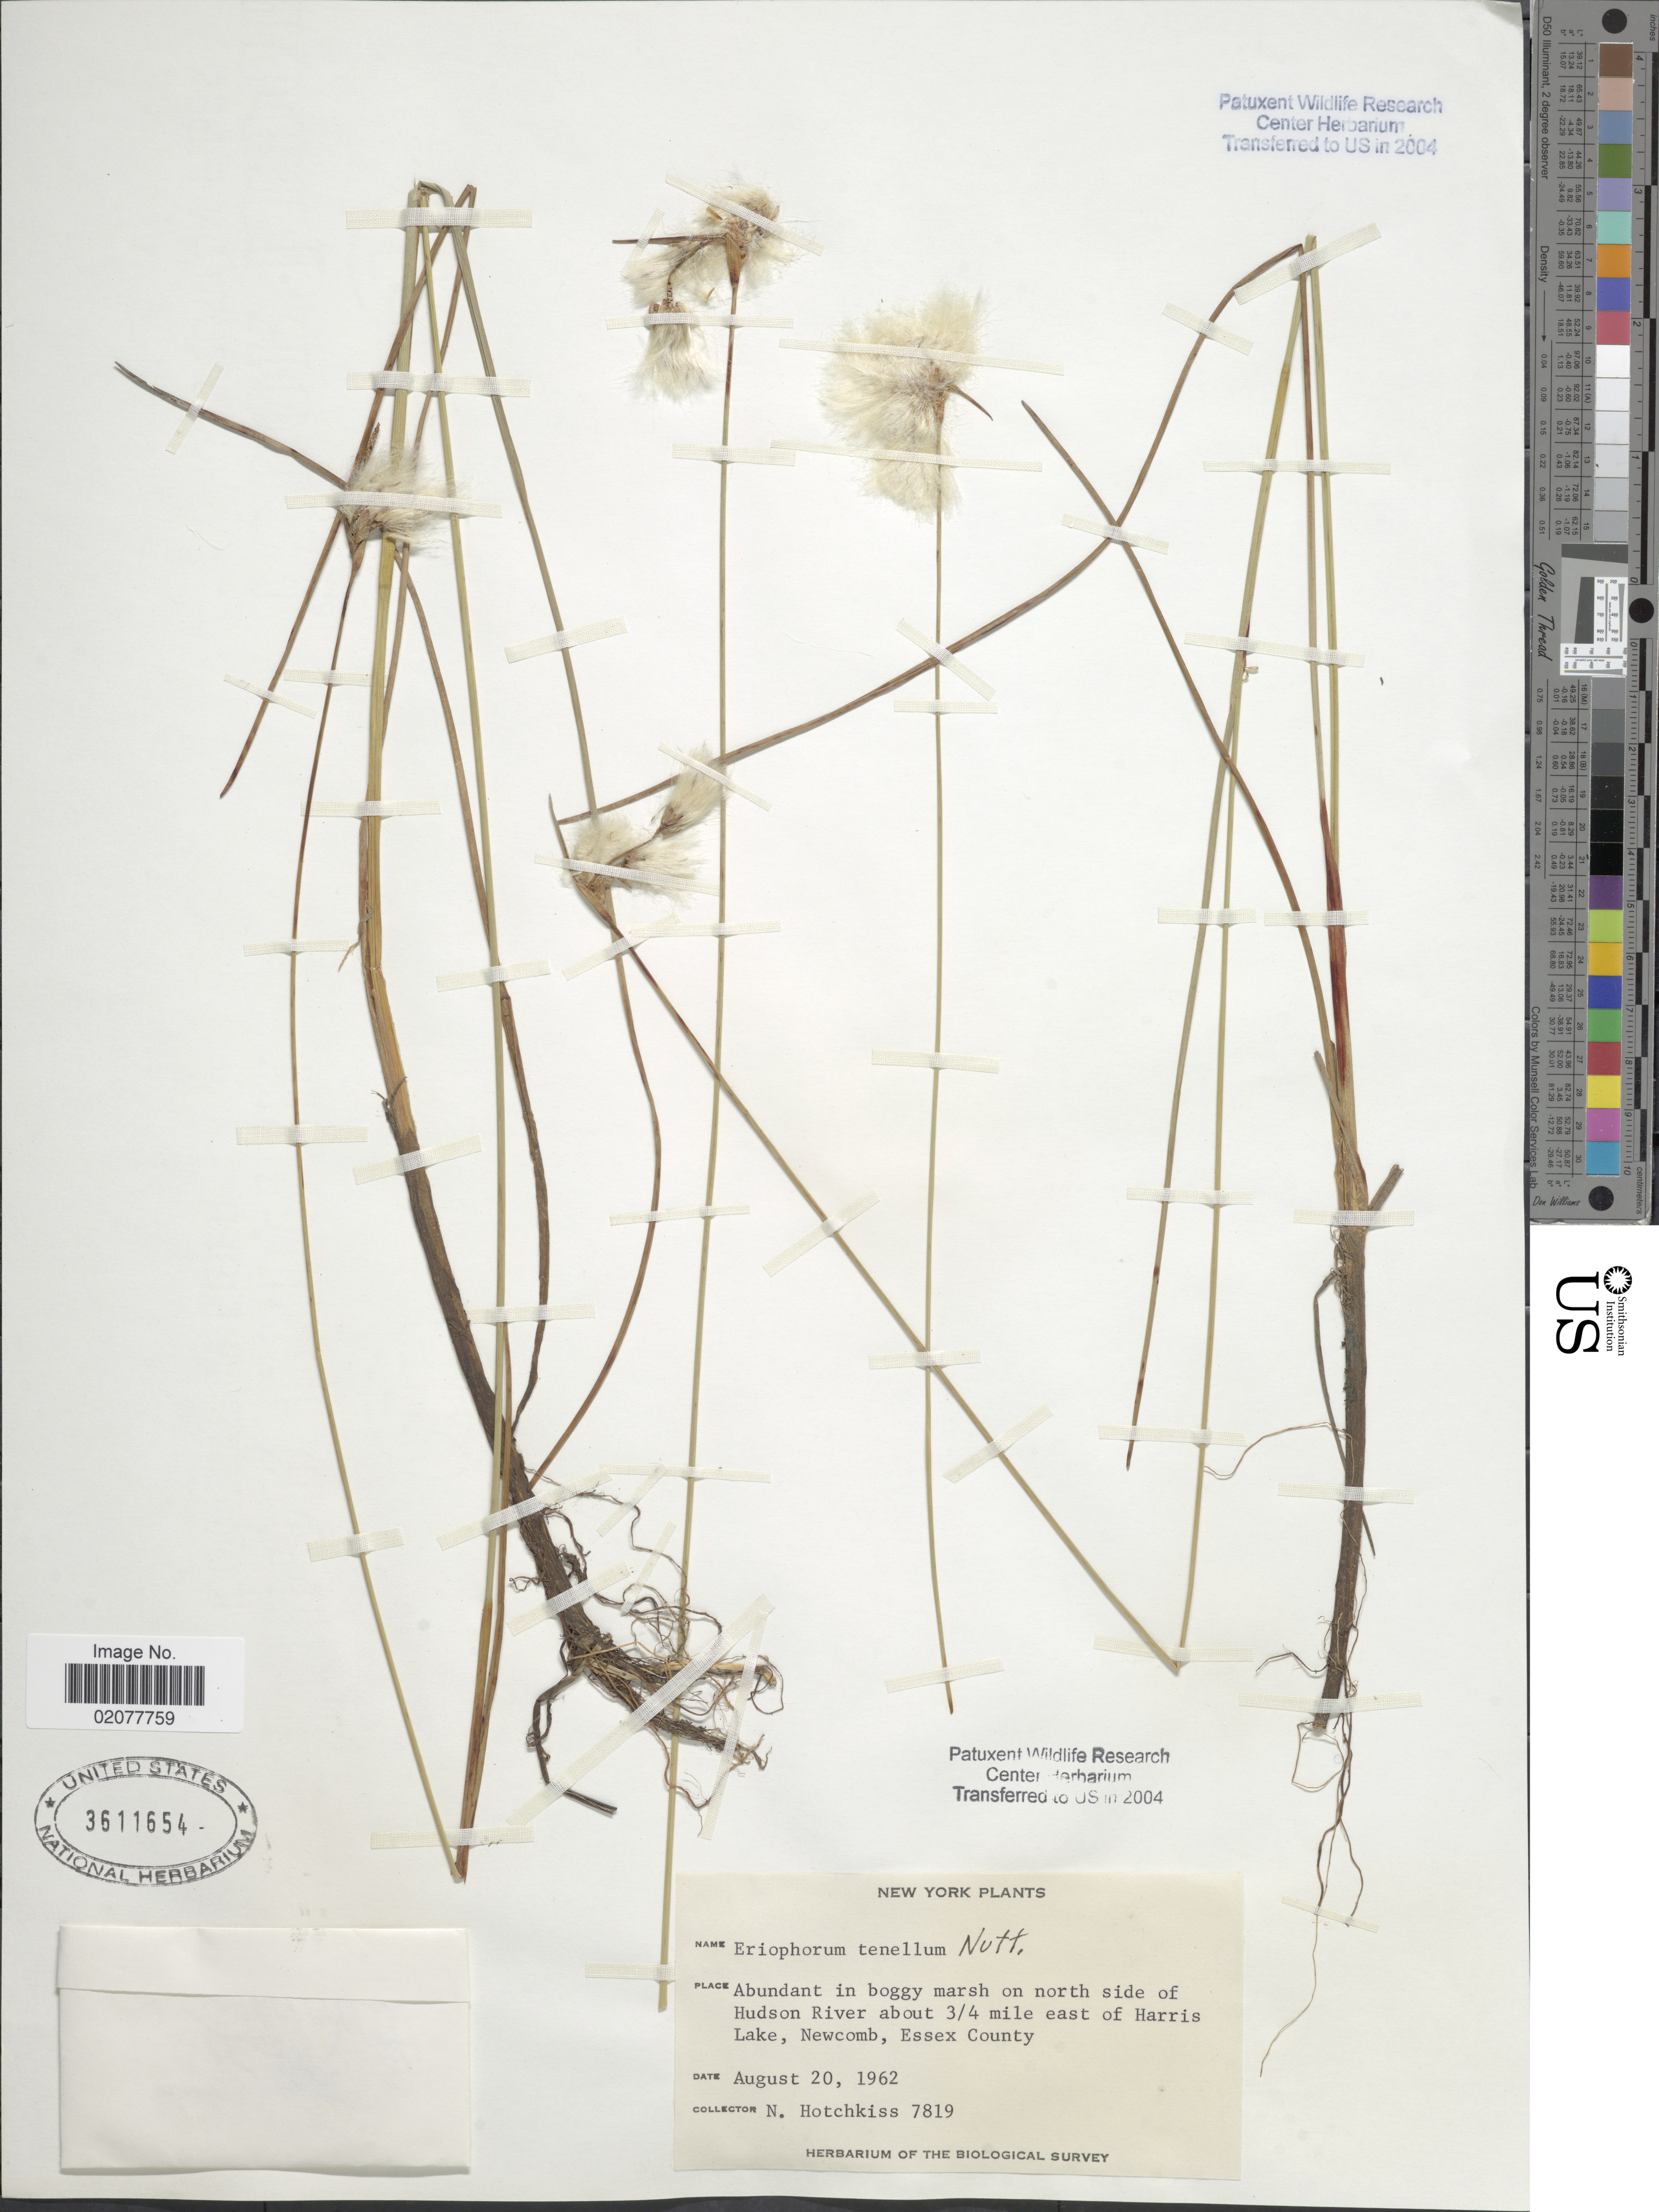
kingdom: Plantae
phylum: Tracheophyta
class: Liliopsida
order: Poales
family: Cyperaceae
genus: Eriophorum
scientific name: Eriophorum tenellum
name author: Nutt.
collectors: N. Hotchkiss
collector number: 7819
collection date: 1962-08-20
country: United States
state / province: New York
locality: Abundant in boggy marsh on north side of Hudson River about 3/4 mile east of Harris Lake, Newcob, Essex County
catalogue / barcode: US 3611654